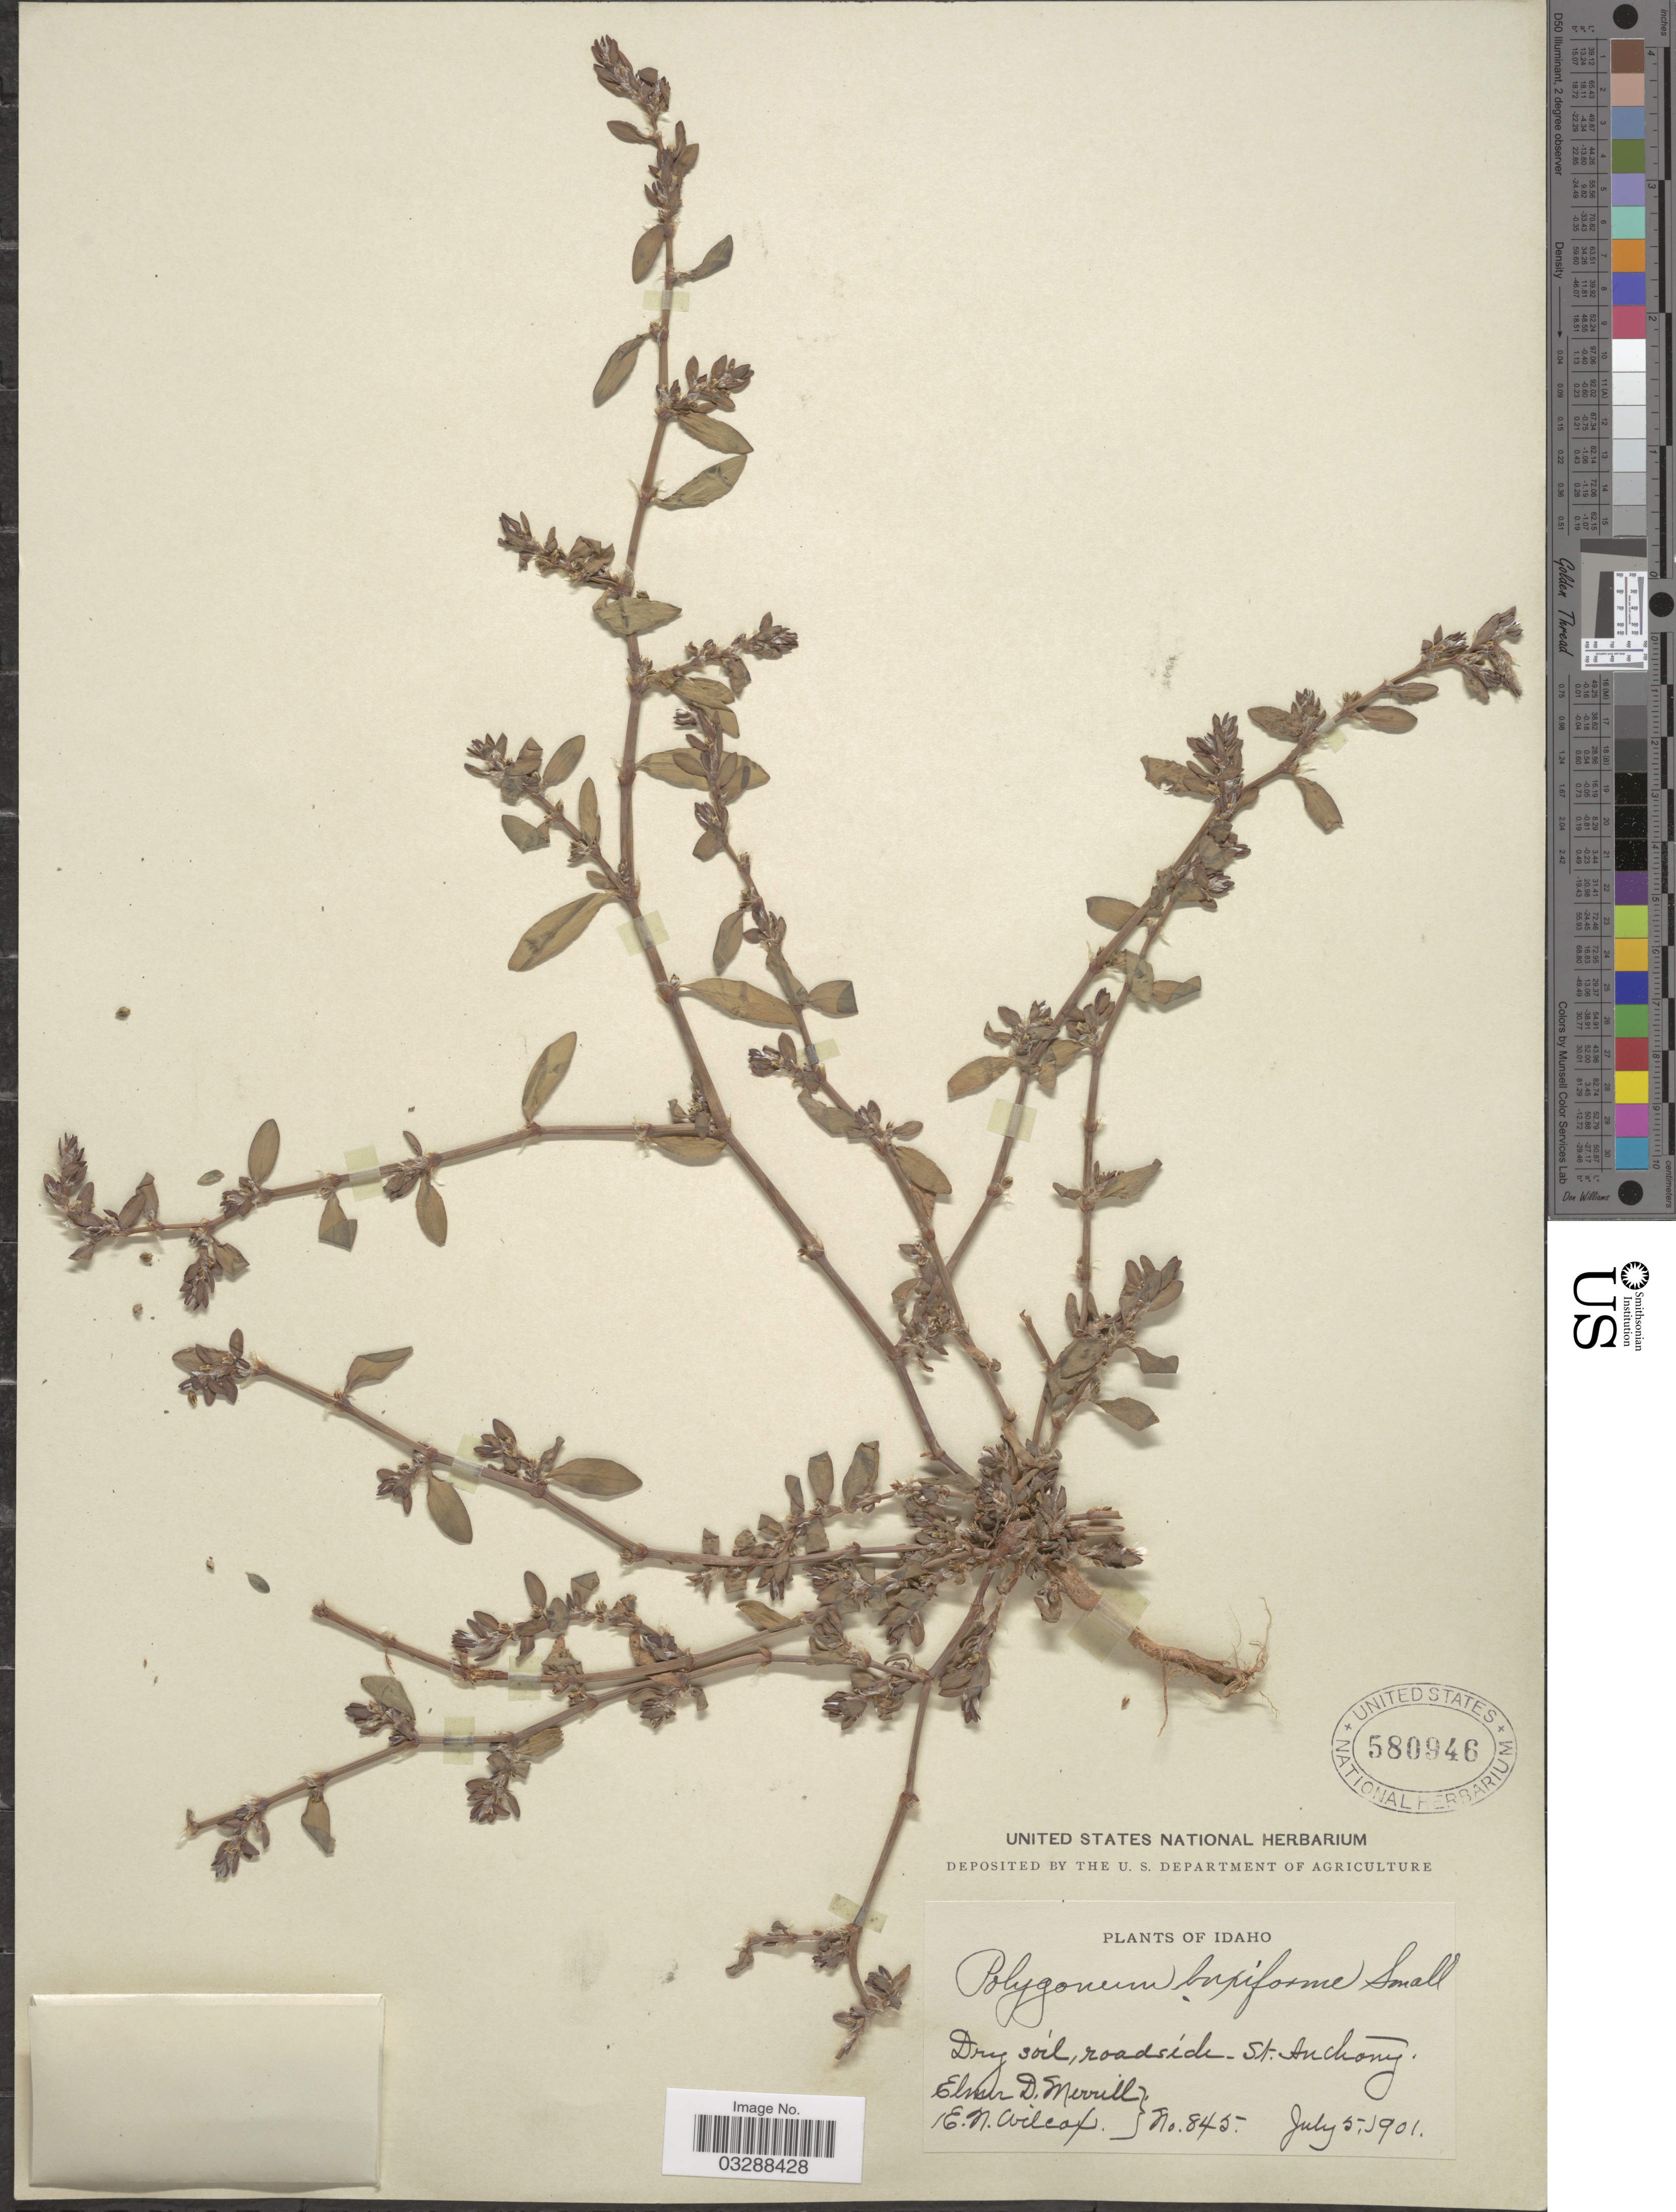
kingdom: Plantae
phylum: Tracheophyta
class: Magnoliopsida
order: Caryophyllales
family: Polygonaceae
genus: Polygonum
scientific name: Polygonum buxiforme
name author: Small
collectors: E. D. Merrill & E. Wilcox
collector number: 845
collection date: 1901-07-05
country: United States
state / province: Idaho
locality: Roadside St. Anthony.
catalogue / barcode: US 580946